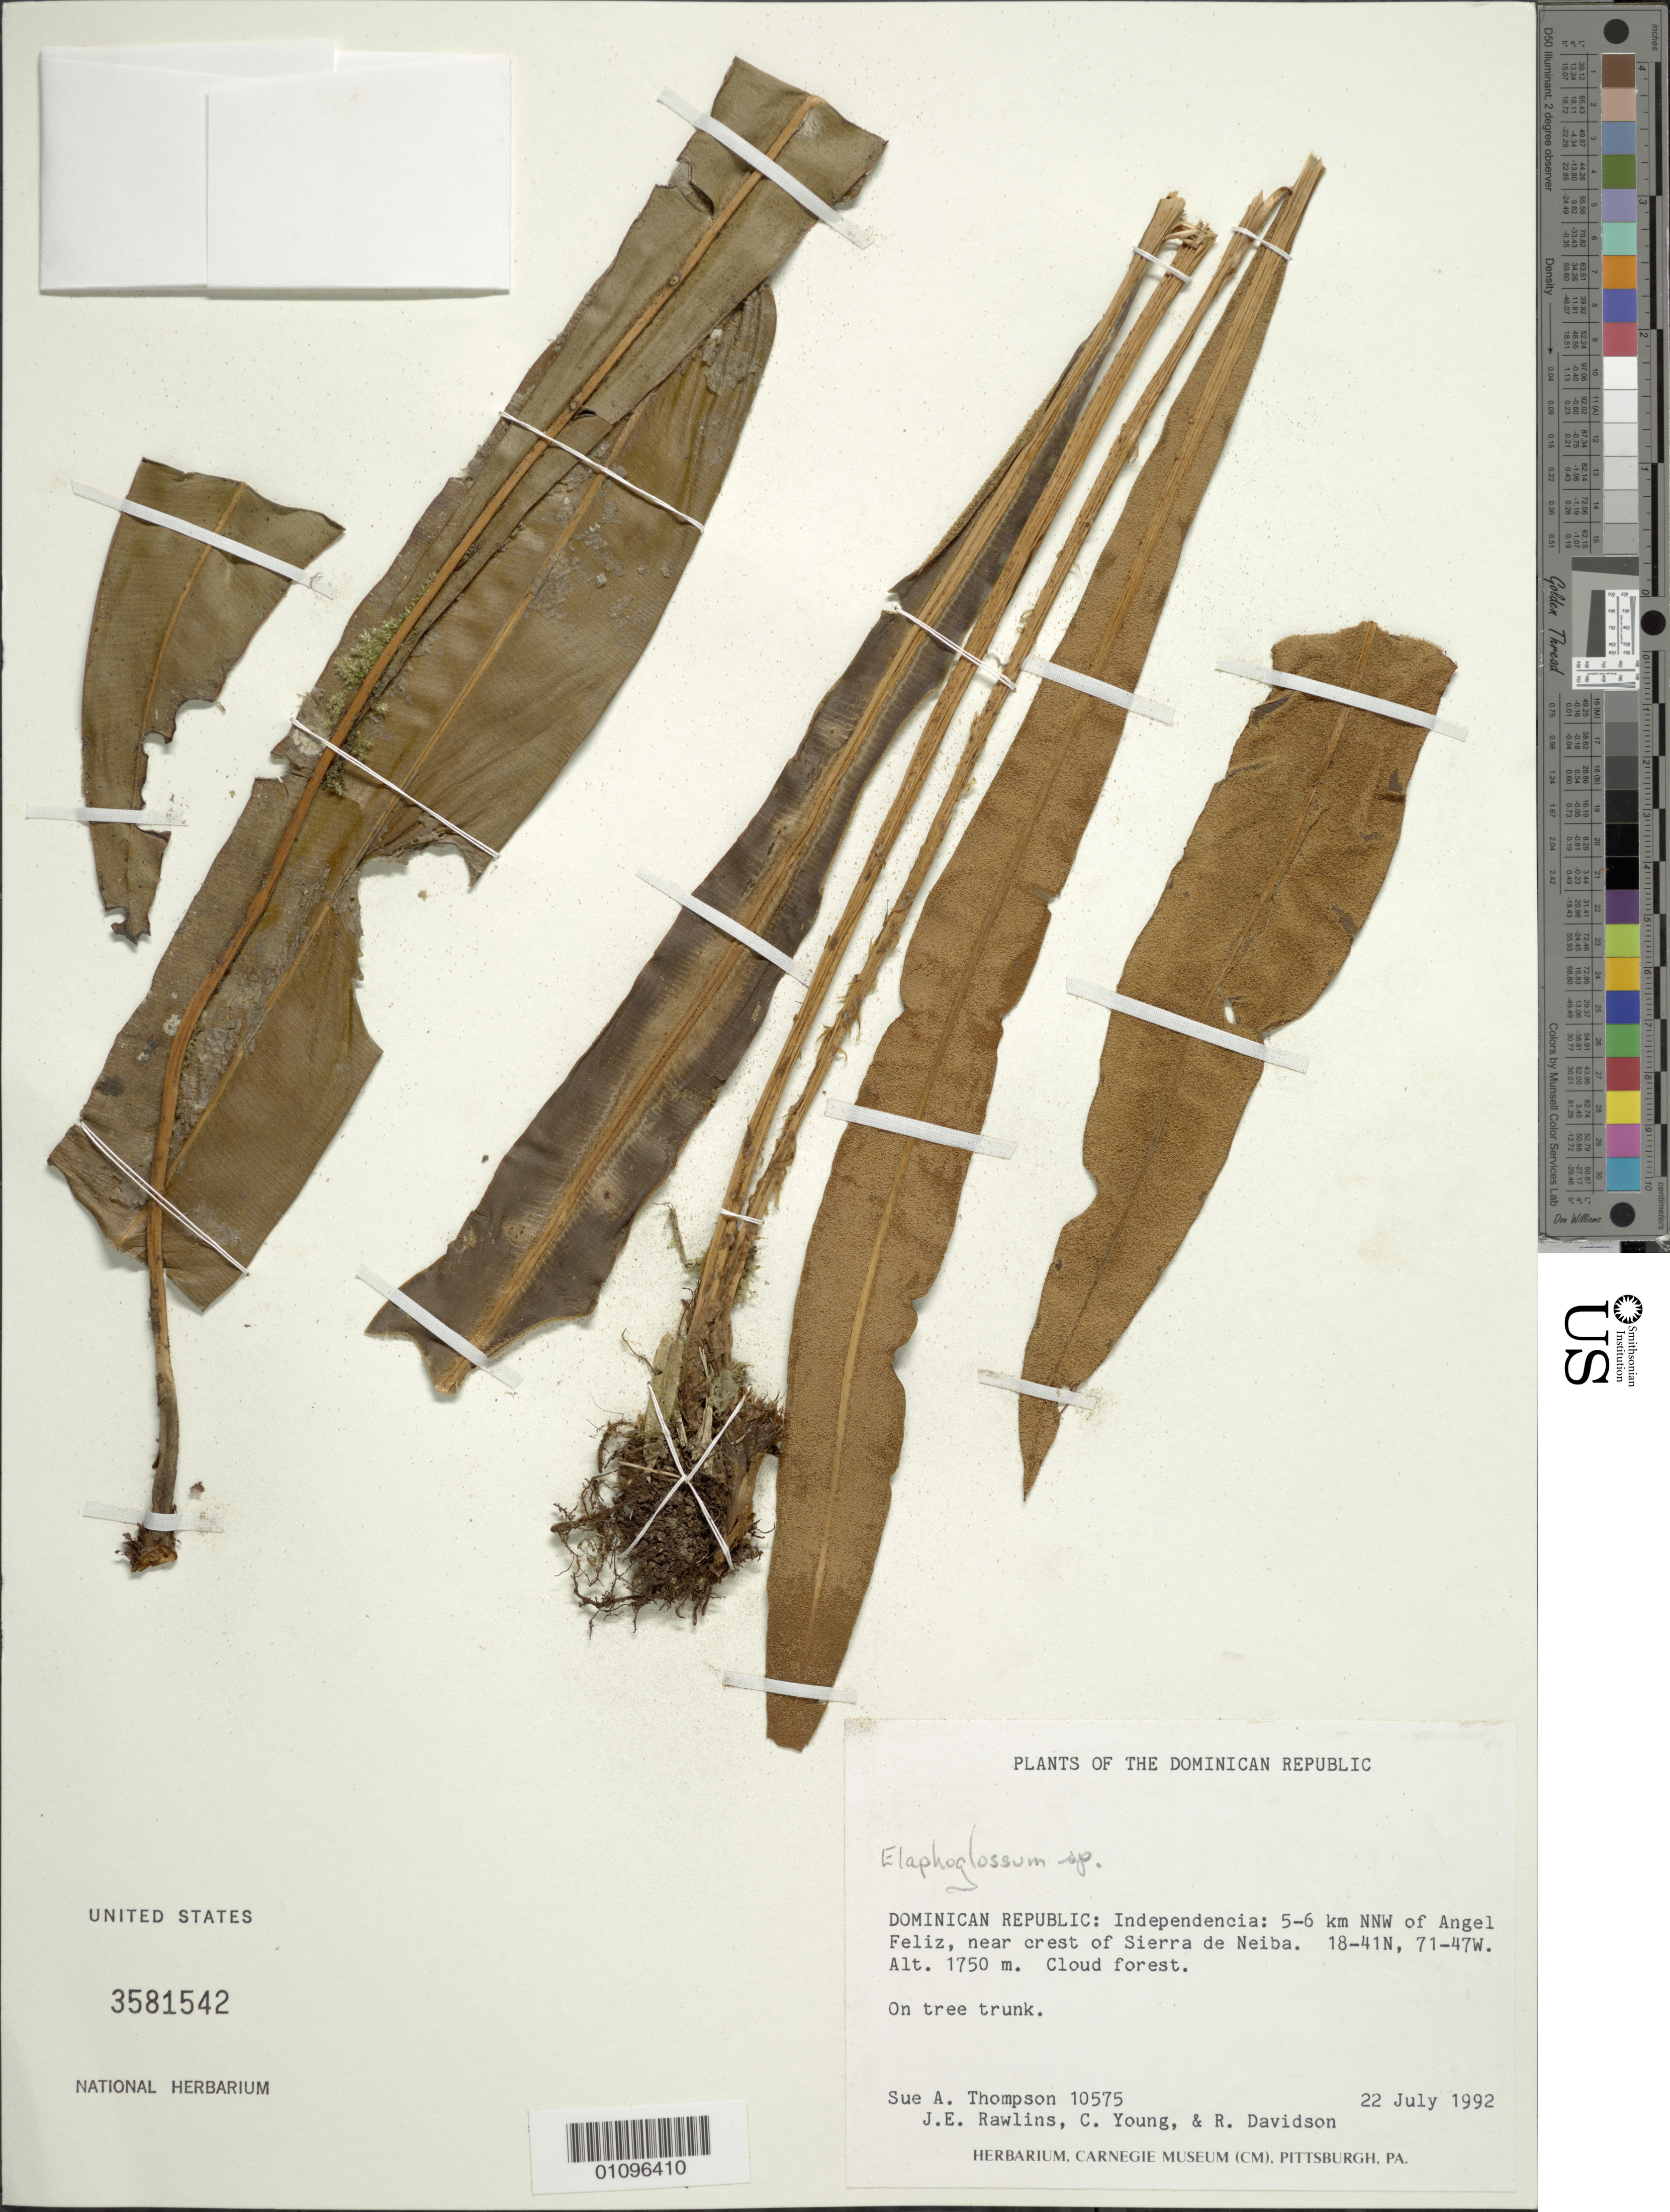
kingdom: Plantae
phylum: Tracheophyta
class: Polypodiopsida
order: Polypodiales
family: Dryopteridaceae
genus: Elaphoglossum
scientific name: Elaphoglossum sp.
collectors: S. A. Thompson, J. Rawlins, C. Young & R. Davidson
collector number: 10575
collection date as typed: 22 Jul 1992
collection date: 1992-07-22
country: Dominican Republic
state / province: Independencia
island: Hispaniola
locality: Angel Feliz, 5-6 km NNW of, near crest of Sierra de Neiba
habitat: Cloud forest; on tree trunk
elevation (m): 1750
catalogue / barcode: US 3581542